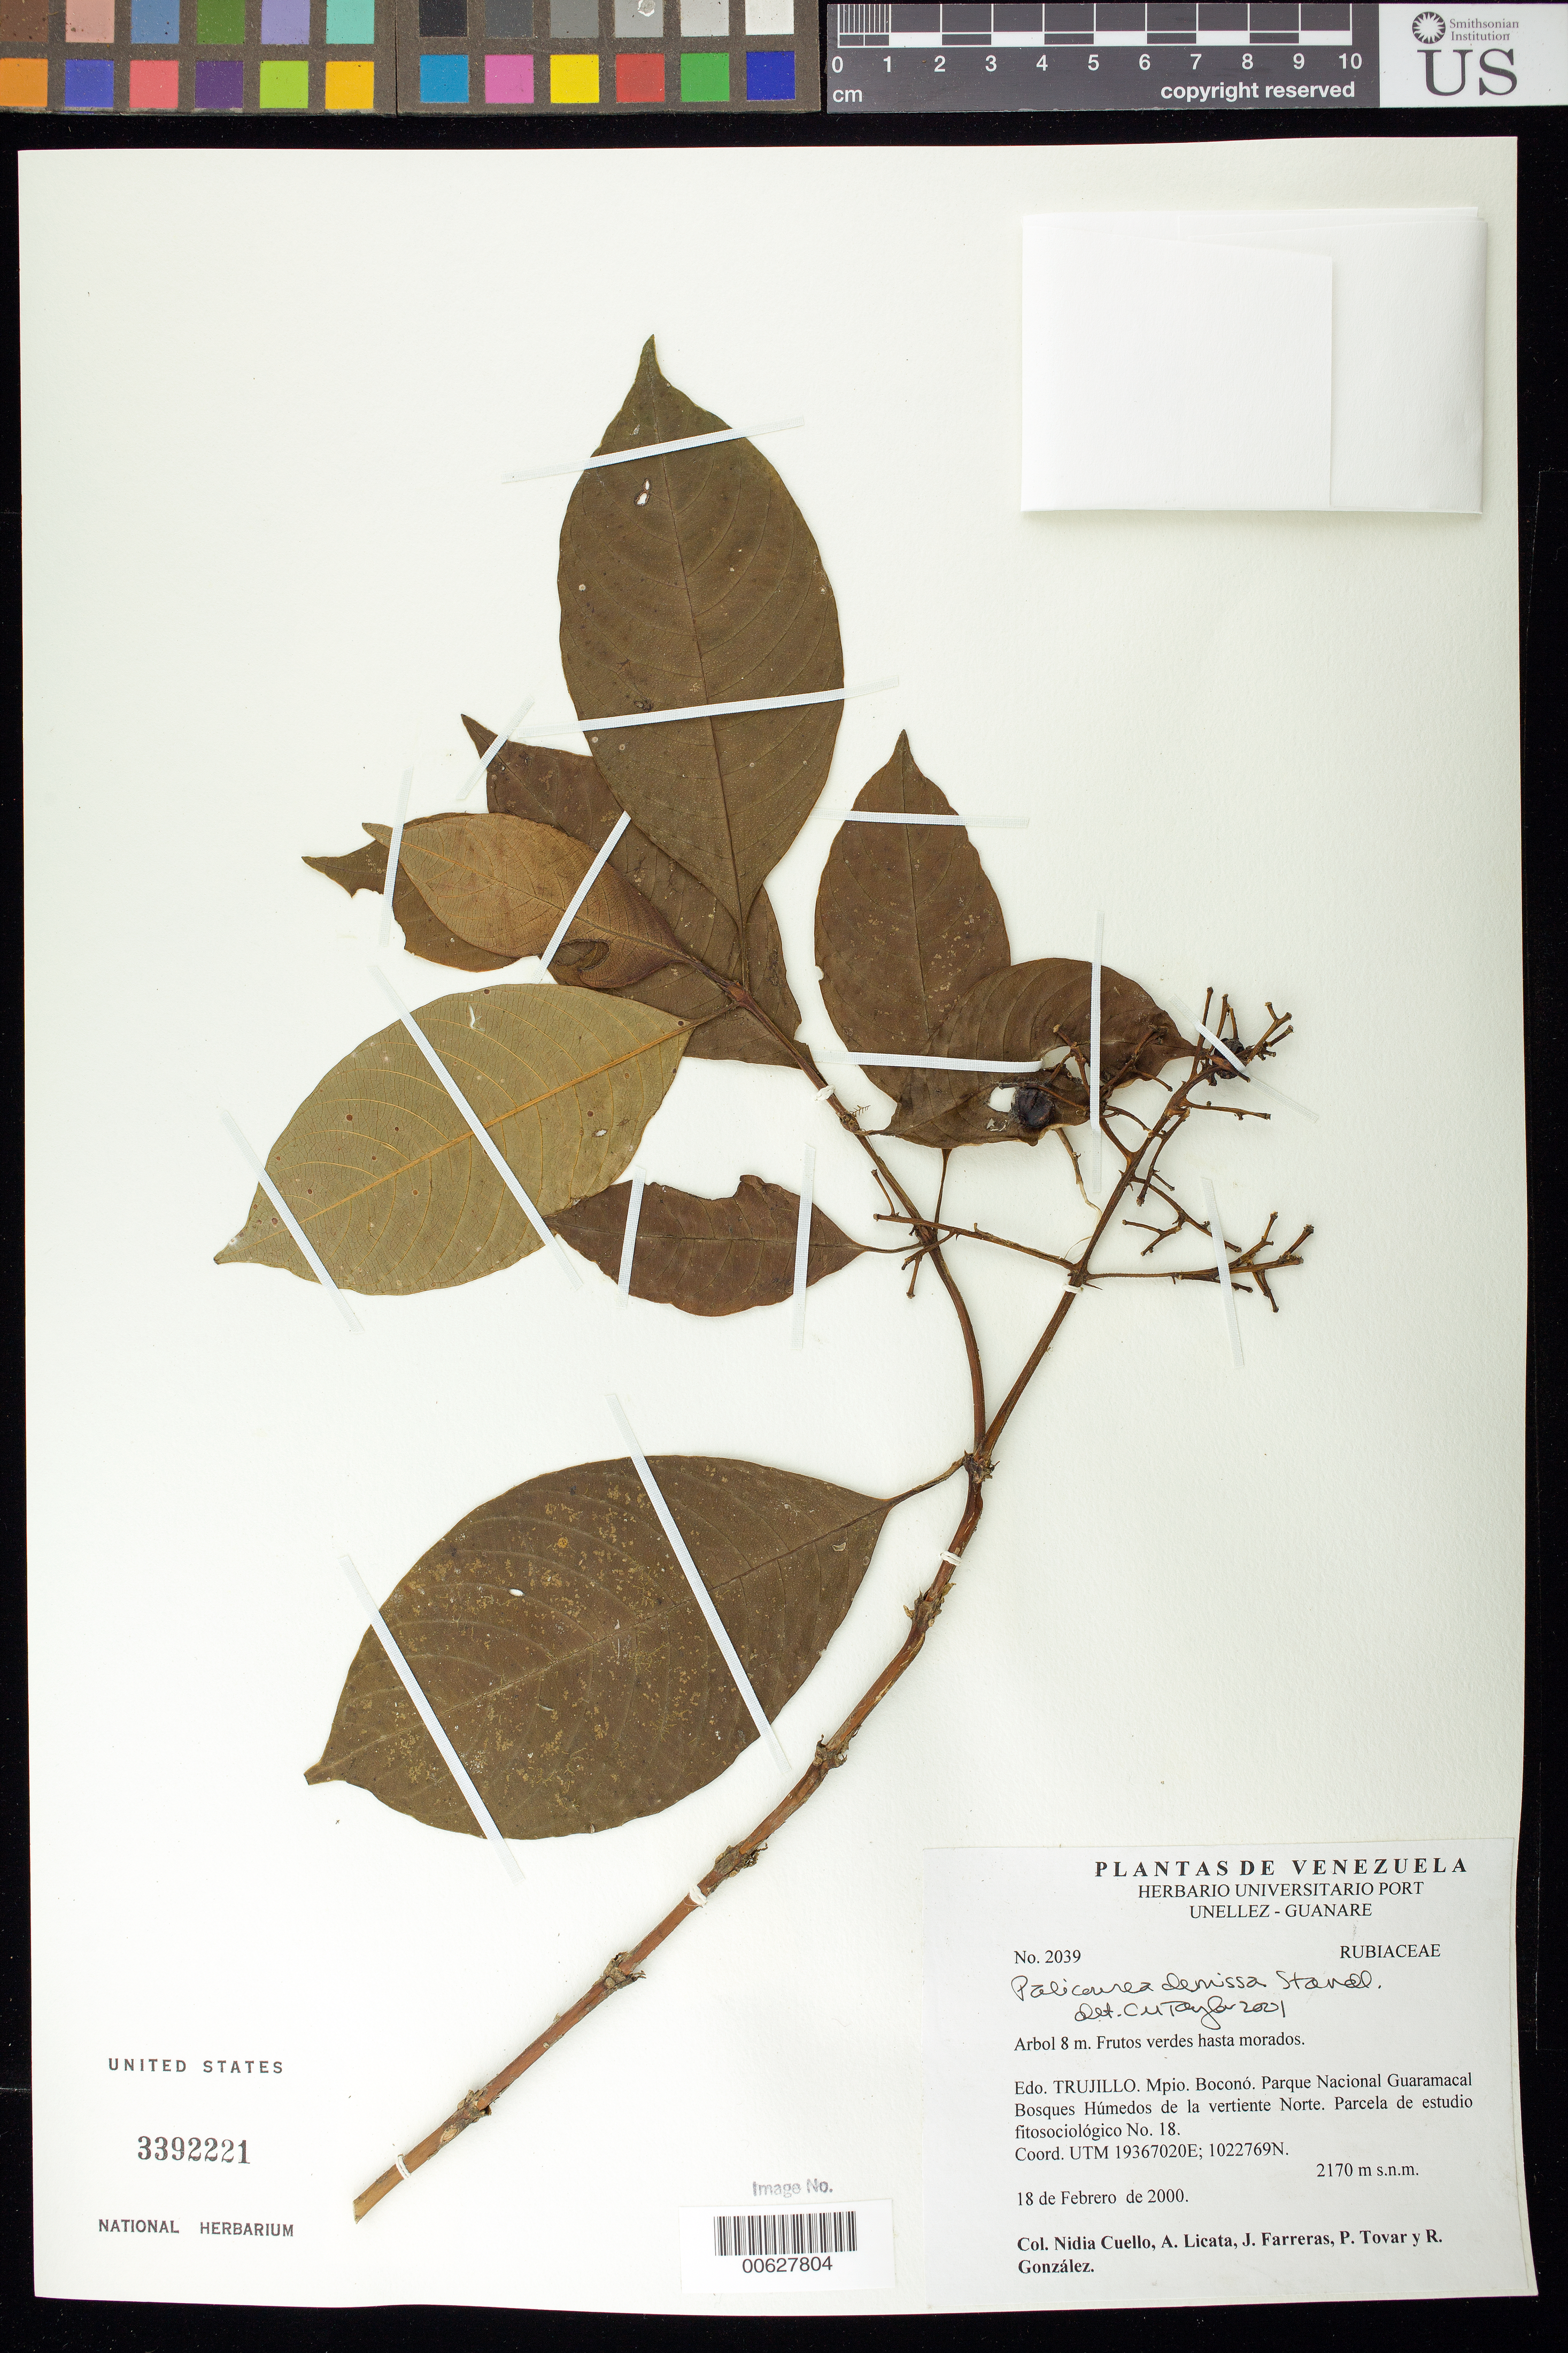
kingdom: Plantae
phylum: Tracheophyta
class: Magnoliopsida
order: Gentianales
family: Rubiaceae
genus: Palicourea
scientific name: Palicourea demissa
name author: Standl.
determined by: Taylor, Charlotte M.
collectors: N. L. Cuello, A. Licata, J. Farreras, P. Tovar & R. González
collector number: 2039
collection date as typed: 18 Feb 2000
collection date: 2000-02-18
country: Venezuela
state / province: Trujillo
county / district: Boconó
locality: Parque Nacional Guaramacal, vertiente N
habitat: Bosques húmedos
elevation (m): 2170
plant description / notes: GUYN, MER, MO, MY, PORT, US, VEN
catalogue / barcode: US 3392221